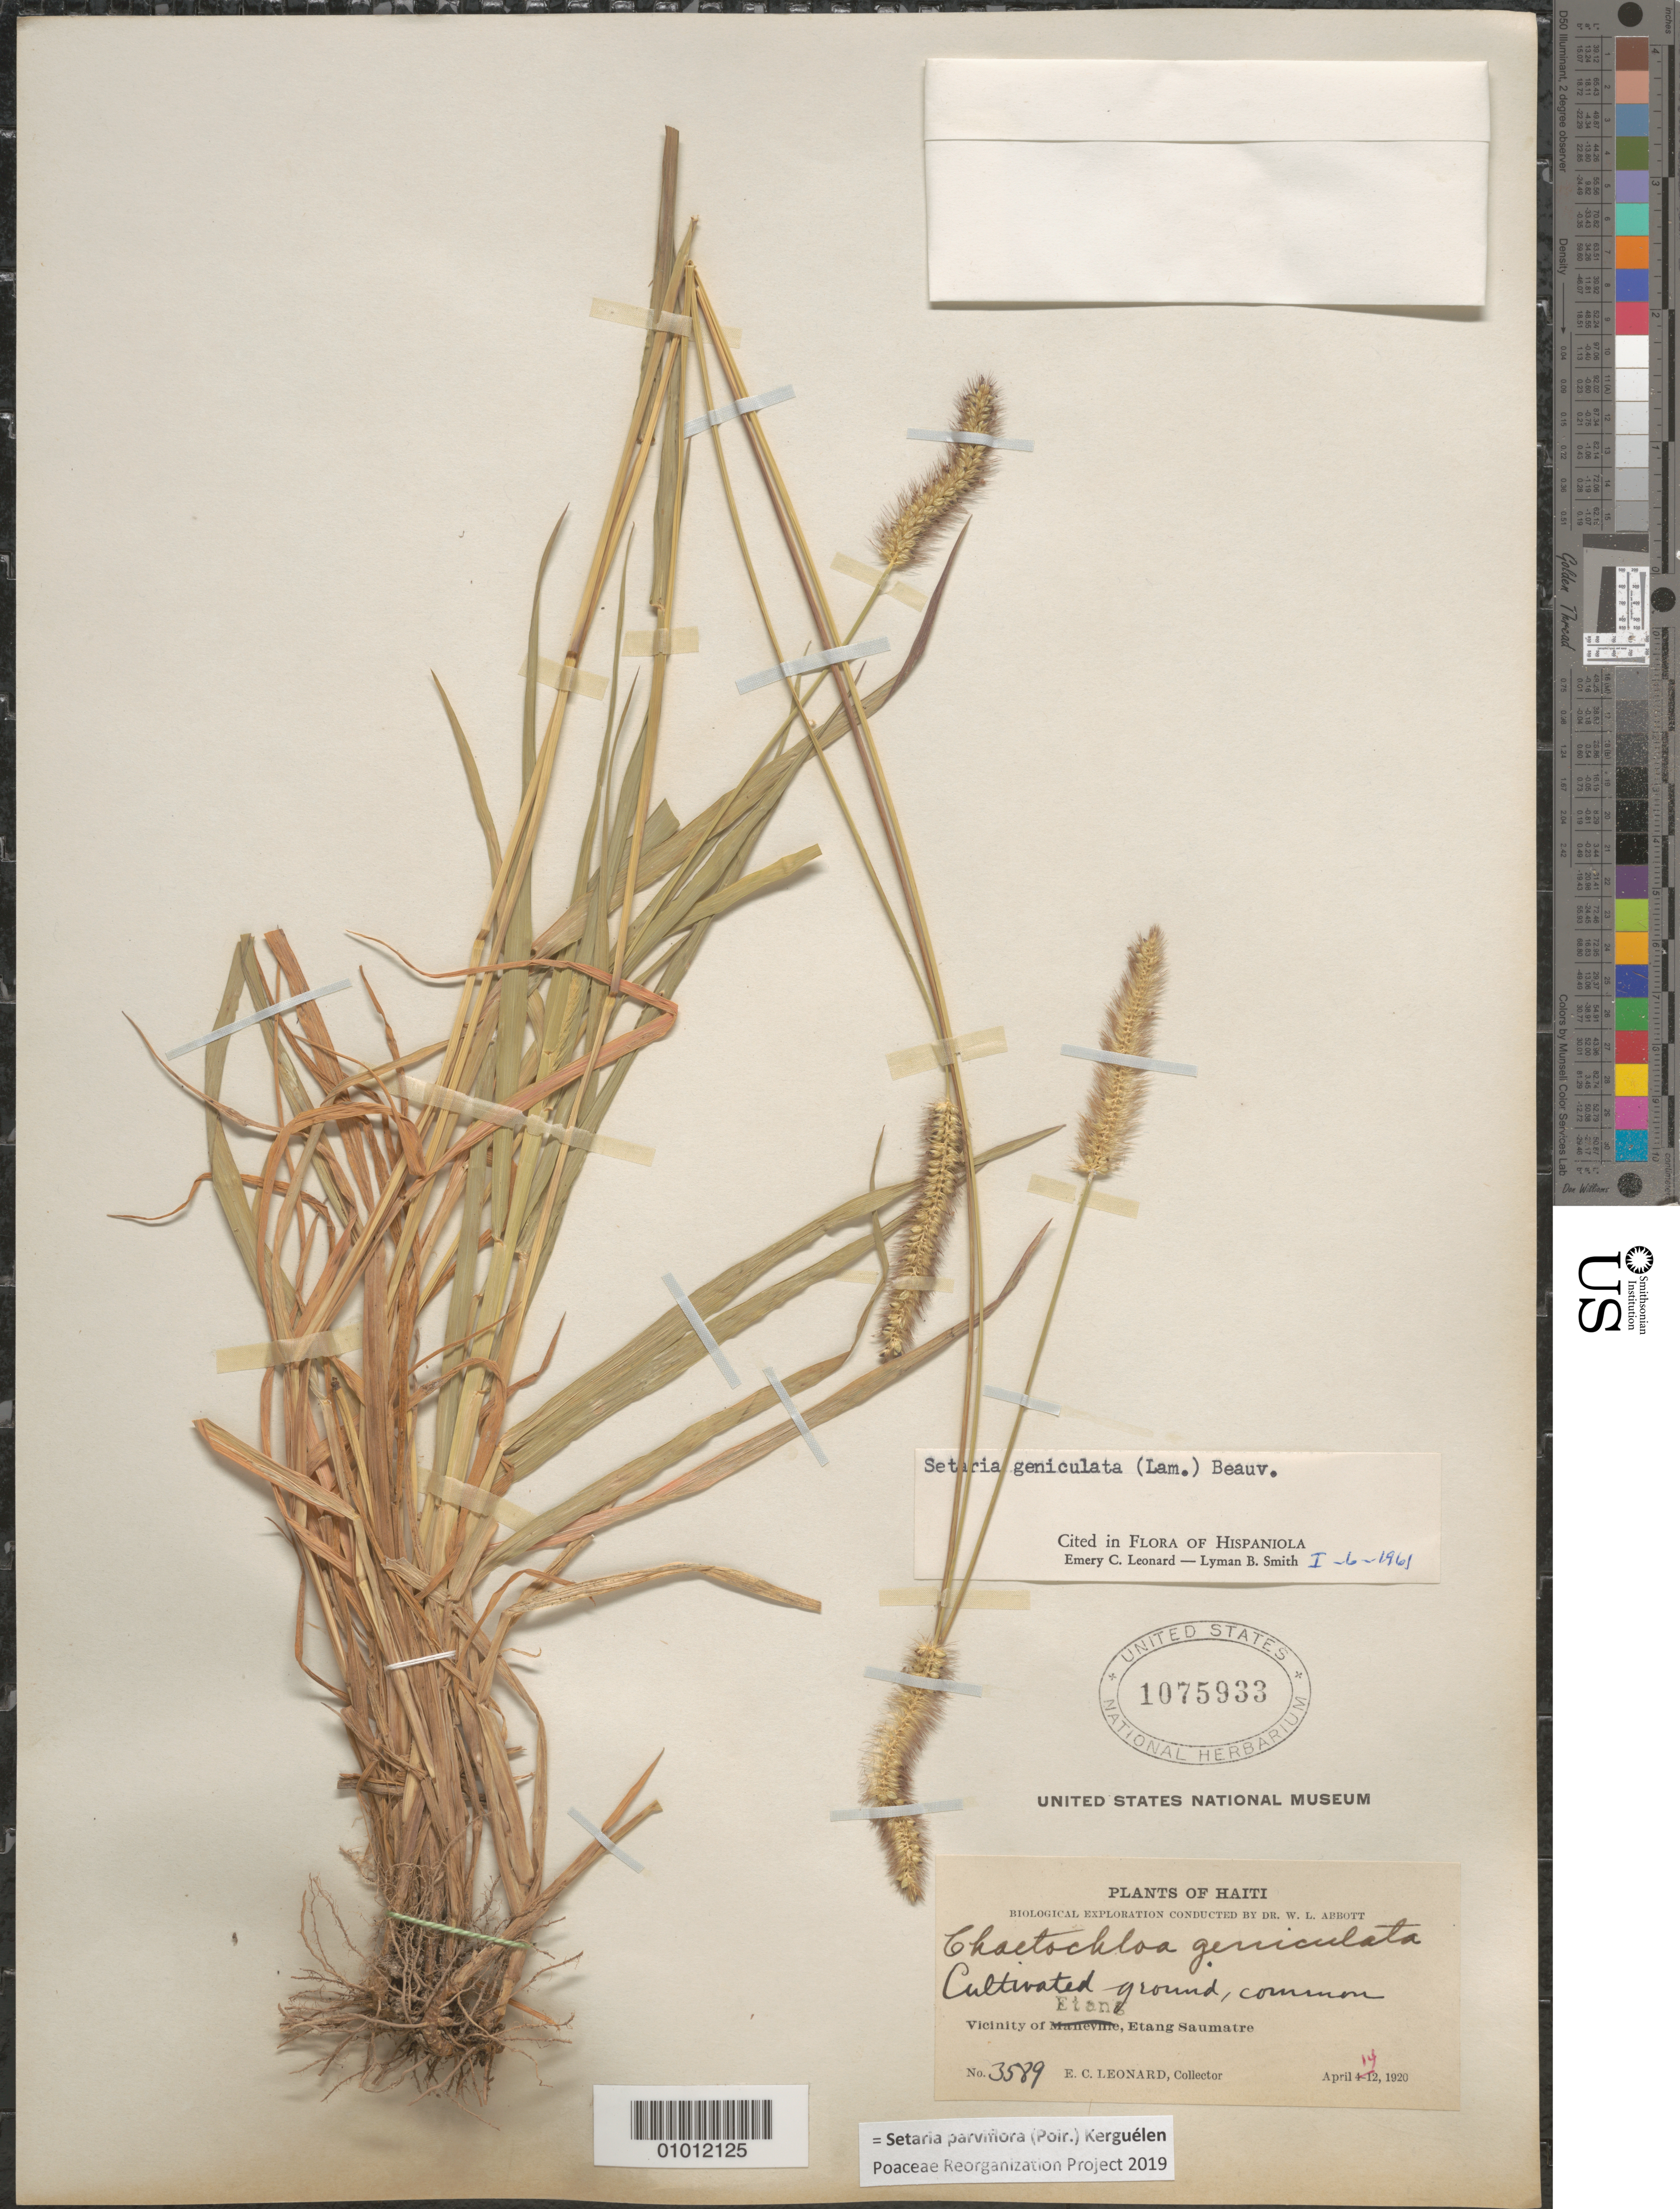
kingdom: Plantae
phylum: Tracheophyta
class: Liliopsida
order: Poales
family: Poaceae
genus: Setaria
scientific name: Setaria parviflora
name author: (Poir.) Kerguélen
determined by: Poaceae Reorganization Project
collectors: E. C. Leonard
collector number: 3589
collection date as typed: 14 Apr 1920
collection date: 1920-04-14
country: Haiti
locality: Vicinity of Etang, Etang Saumatre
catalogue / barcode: US 1075933